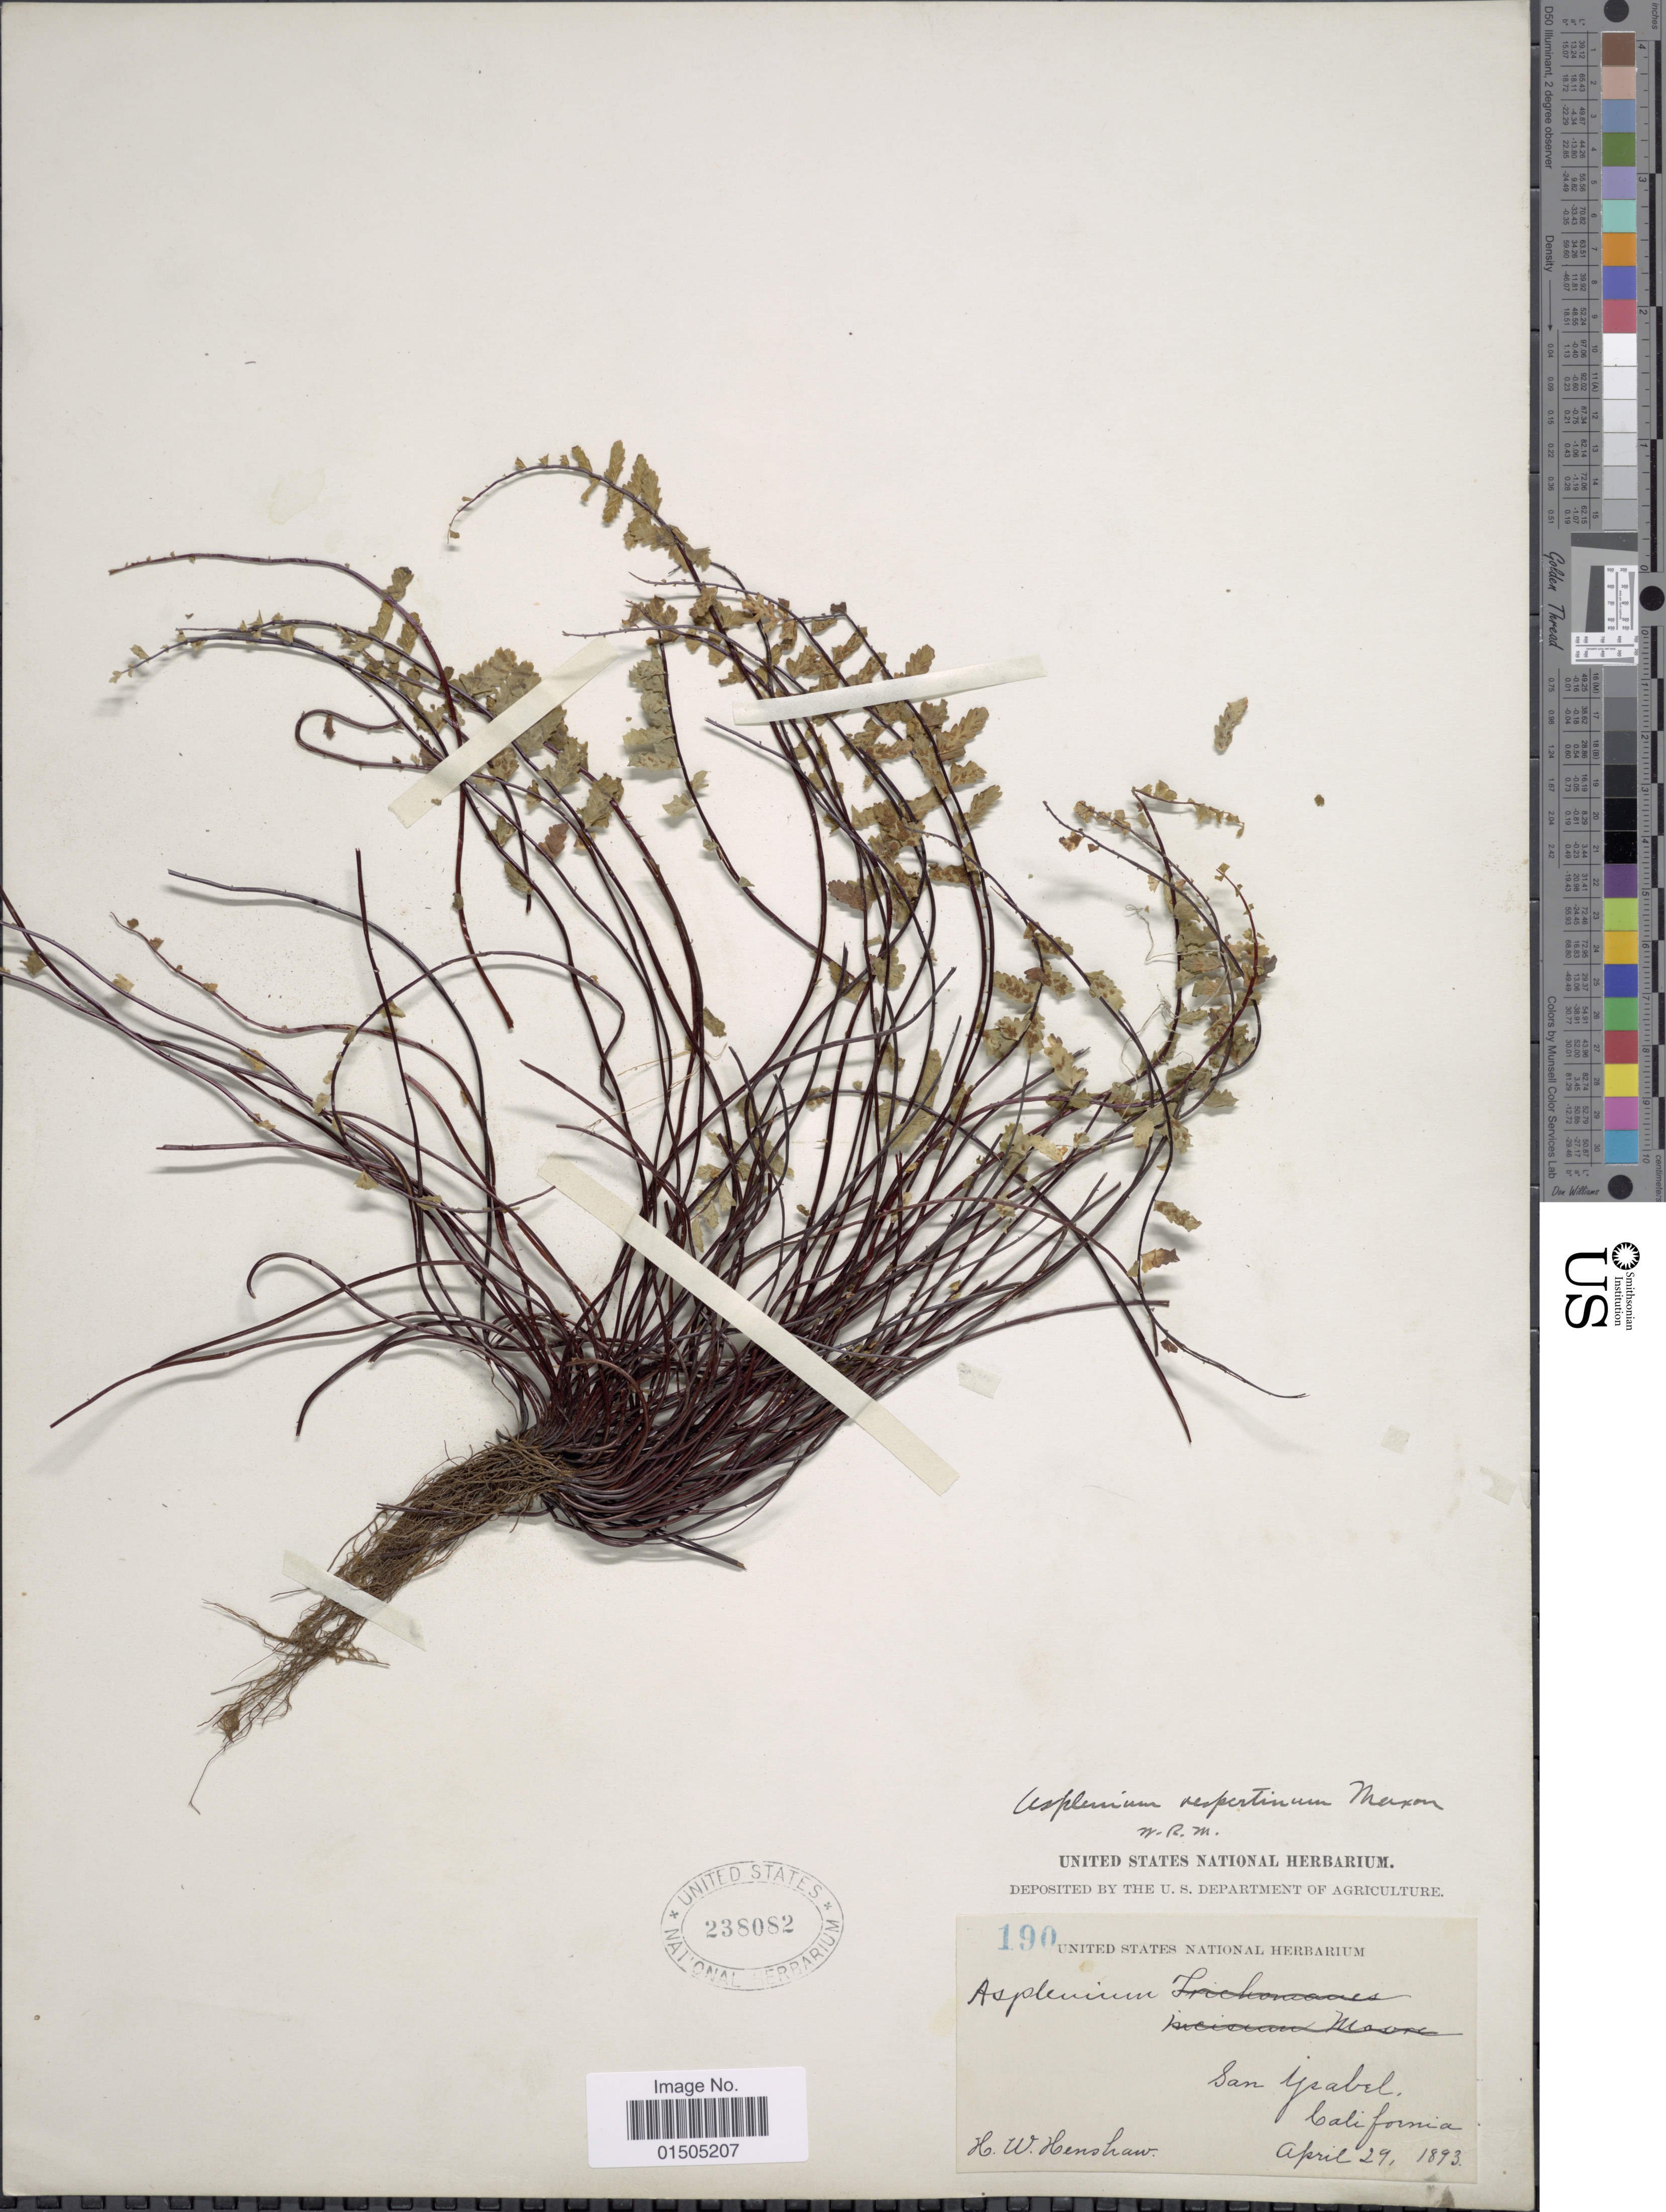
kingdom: Plantae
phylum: Tracheophyta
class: Polypodiopsida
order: Polypodiales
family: Aspleniaceae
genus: Asplenium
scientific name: Asplenium vespertinum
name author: Maxon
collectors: H. Henshaw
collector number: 190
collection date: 1893-04-29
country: United States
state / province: California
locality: San Ysabel.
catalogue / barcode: US 238082